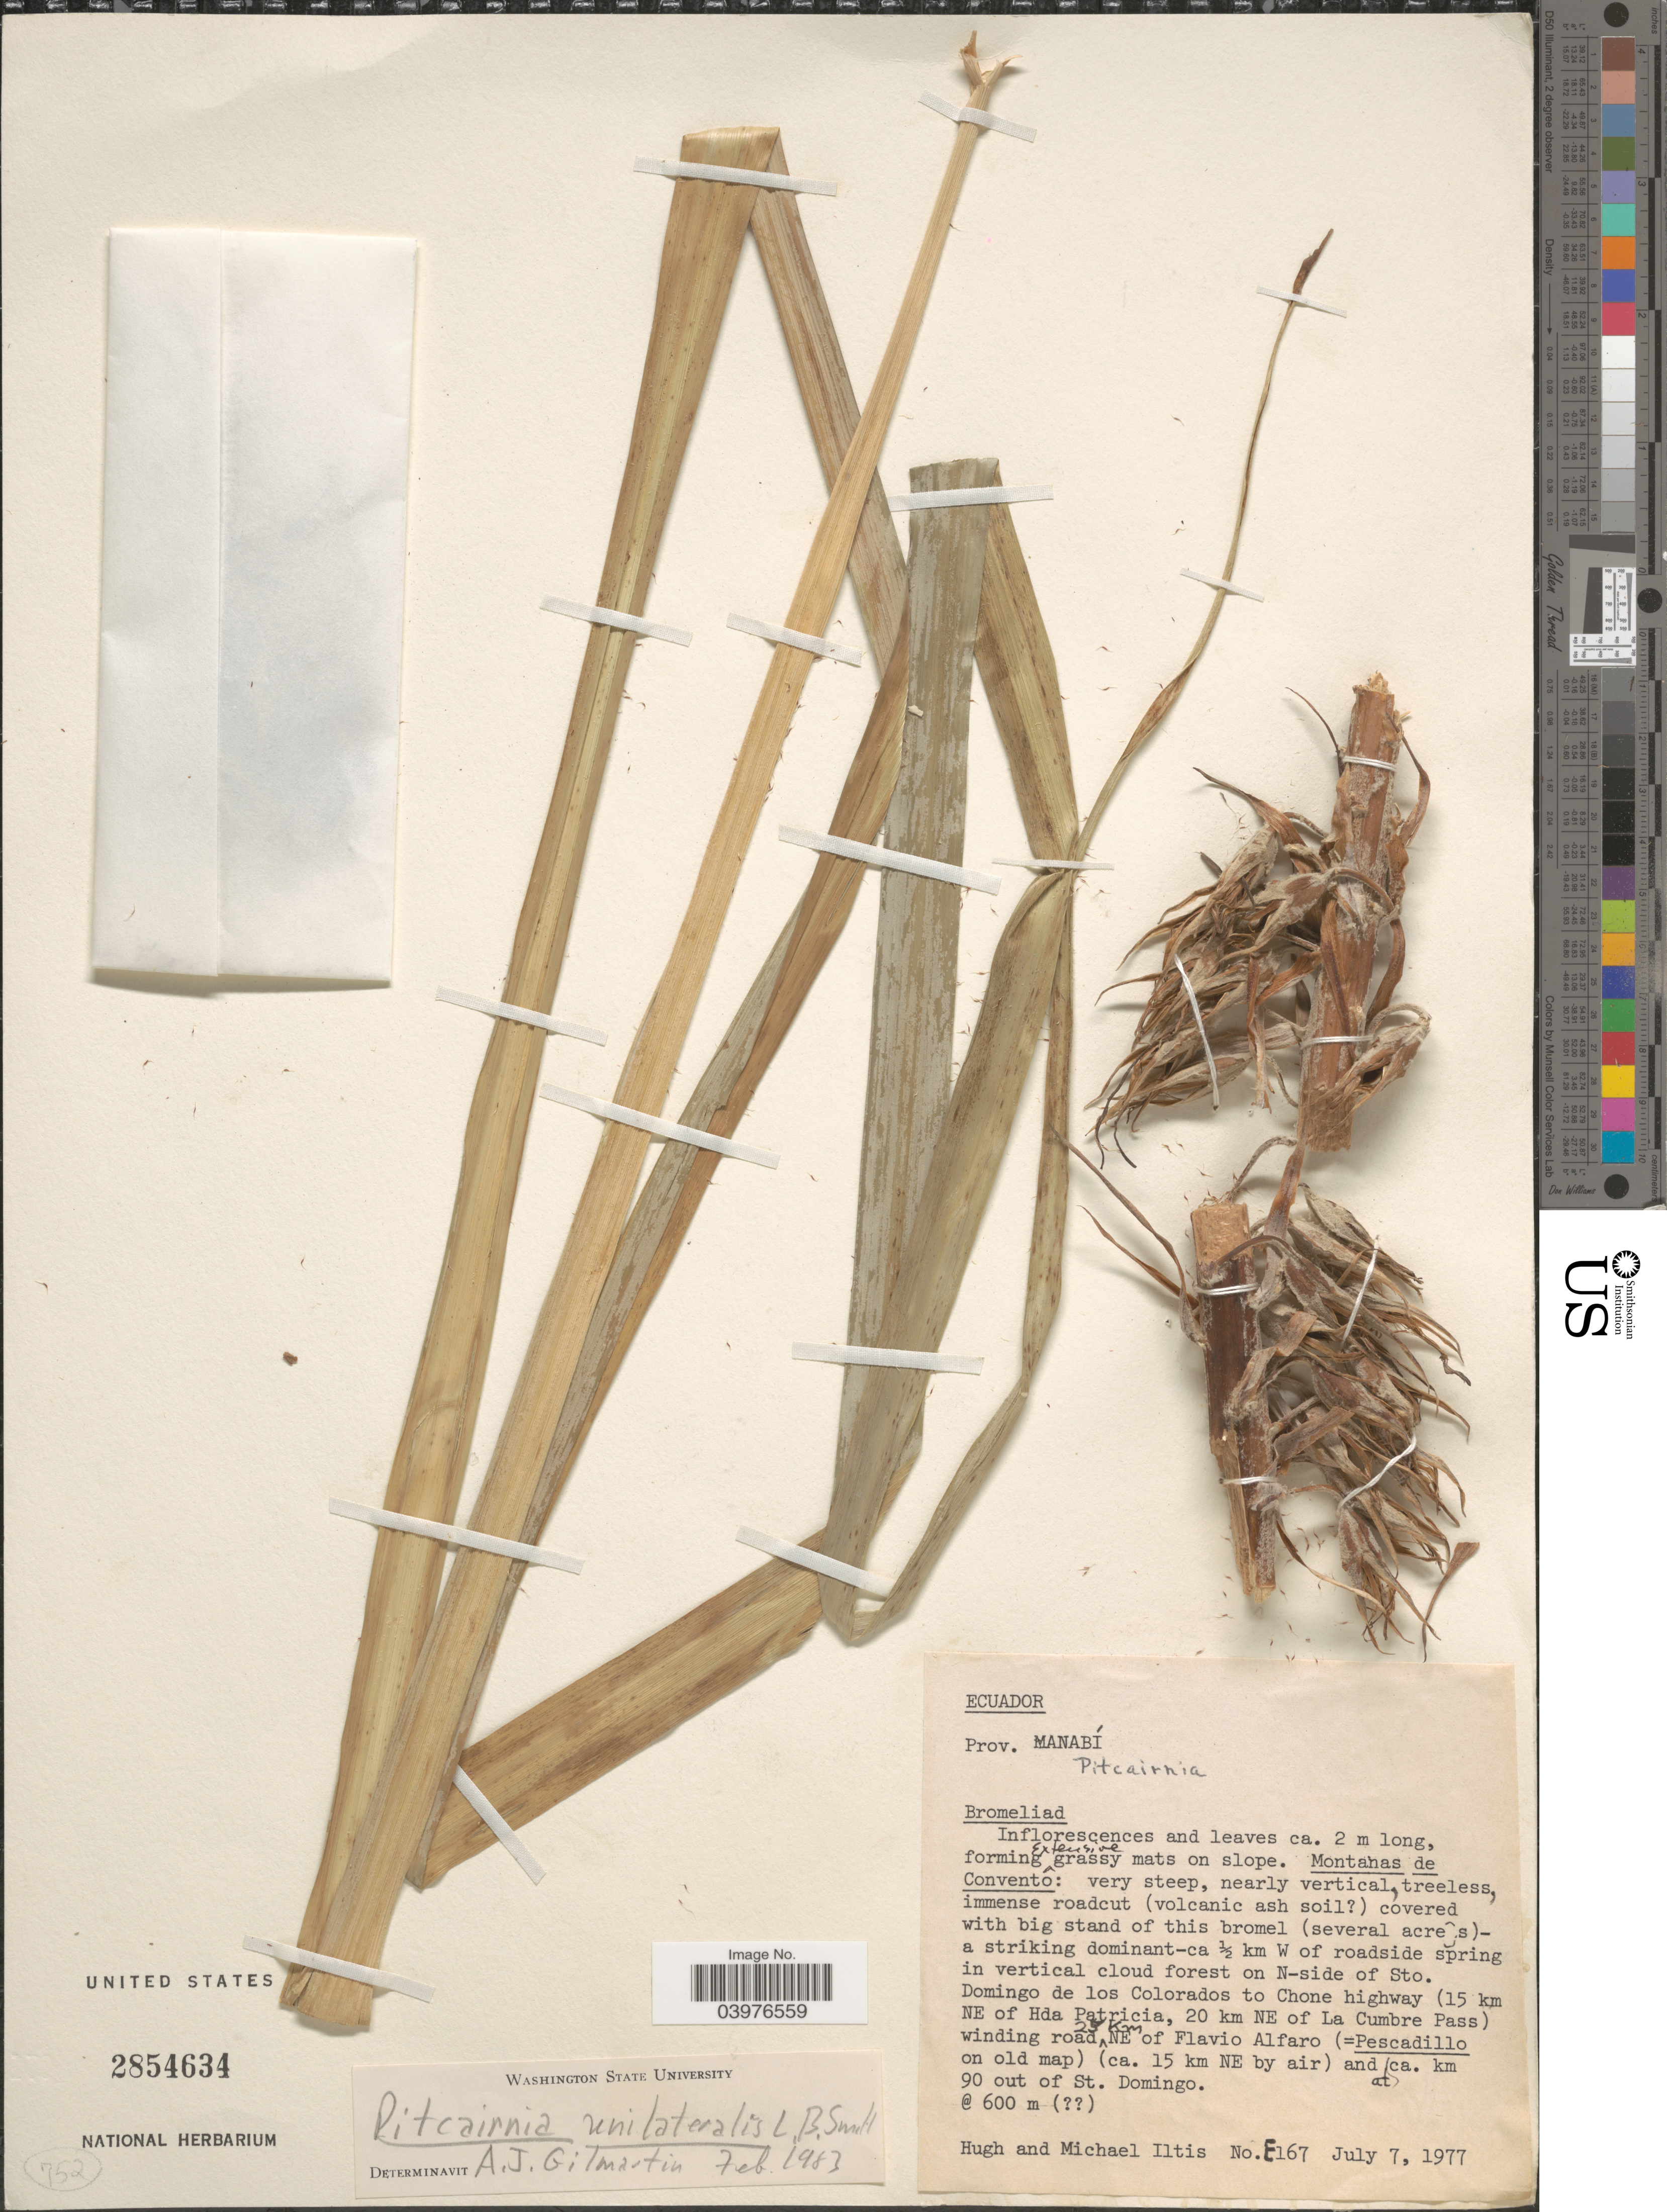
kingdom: Plantae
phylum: Tracheophyta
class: Liliopsida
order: Poales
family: Bromeliaceae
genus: Pitcairnia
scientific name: Pitcairnia unilateralis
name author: L.B. Sm.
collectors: H. H. Iltis & M. Iltis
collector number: E167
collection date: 1977-07-07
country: Ecuador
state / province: Manabí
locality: Ca ½ km W of roadside spring in vertical cloud forest on N-side of Sto. Domingo de los Colorados to Chone highway (15 km NE of Hda Patricia, 20 km NE of La Cumbre Pass) winding road 25 km NE of Flavio Alfaro (=Pescadillo on old map) (ca. 15 km NE by air) and at ca. km 90 out of St. Domingo.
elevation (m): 600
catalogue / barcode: US 2854634